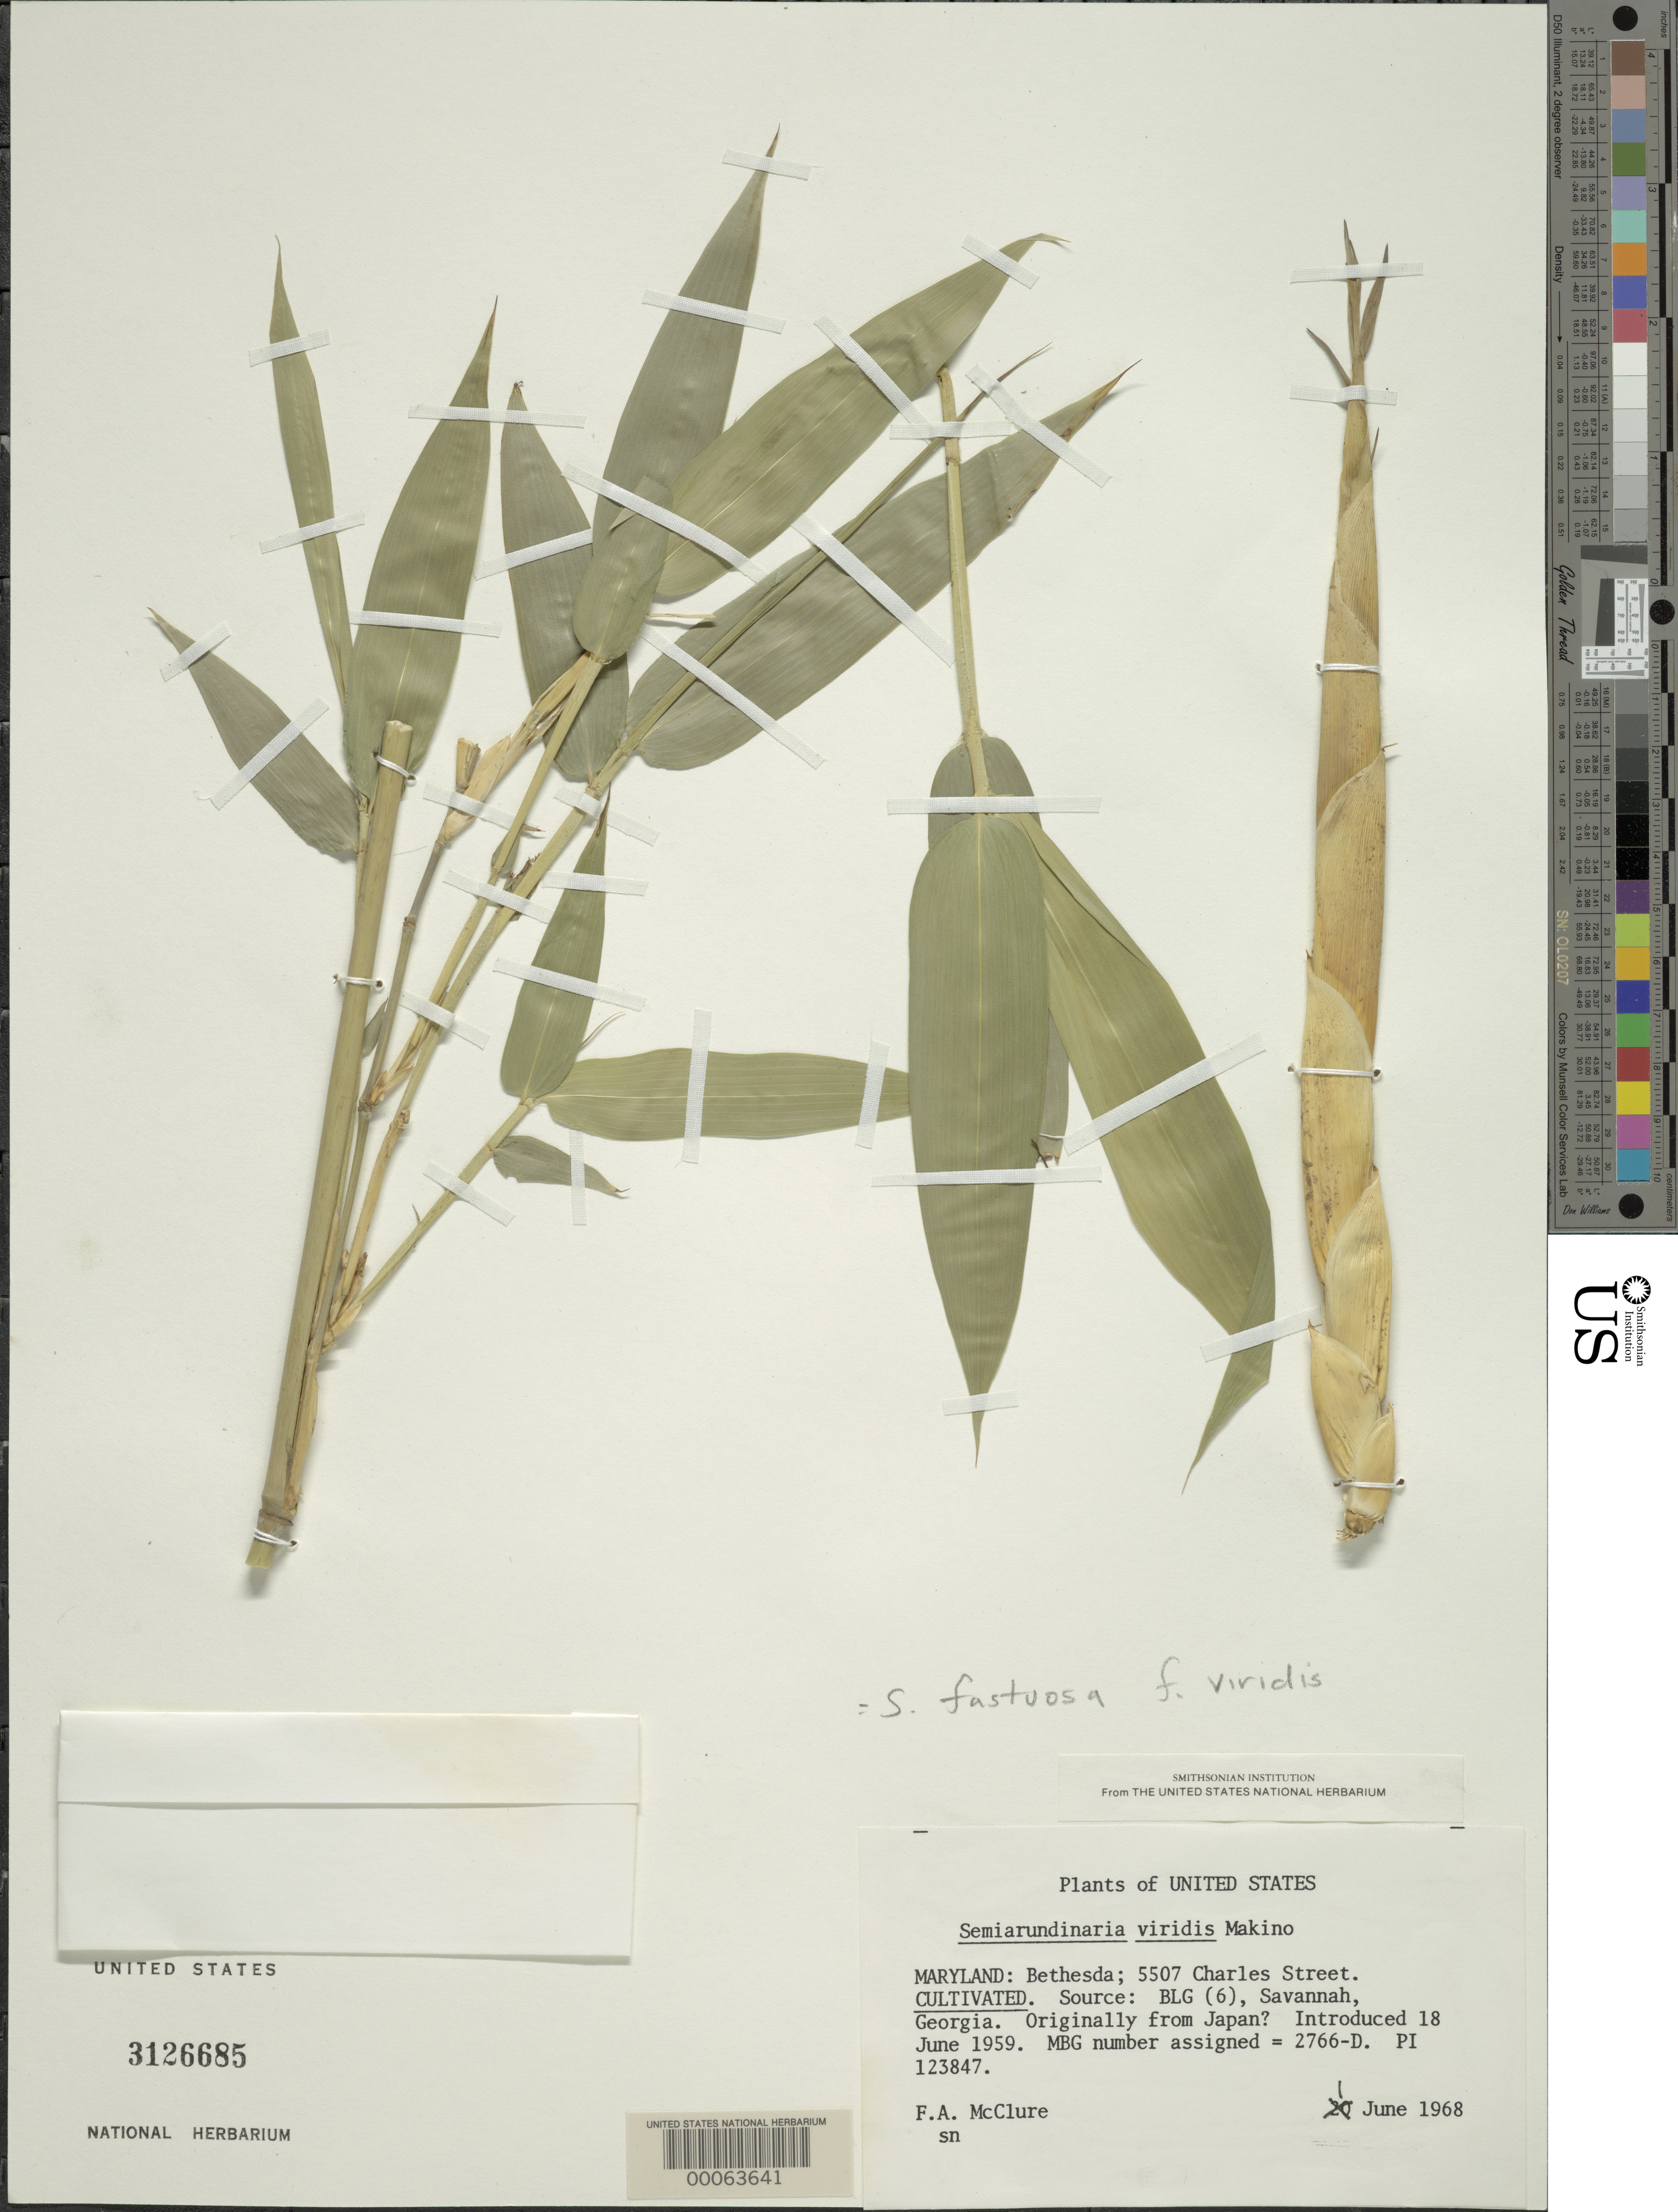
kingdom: Plantae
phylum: Tracheophyta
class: Liliopsida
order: Poales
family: Poaceae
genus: Semiarundinaria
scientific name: Semiarundinaria fastuosa f. viridis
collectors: F. A. McClure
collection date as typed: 01 Jun 1968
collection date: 1968-06-01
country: United States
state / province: Maryland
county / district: Montgomery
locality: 5507 Charles Street, Bethesda (McClure's garden)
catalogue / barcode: US 3126685